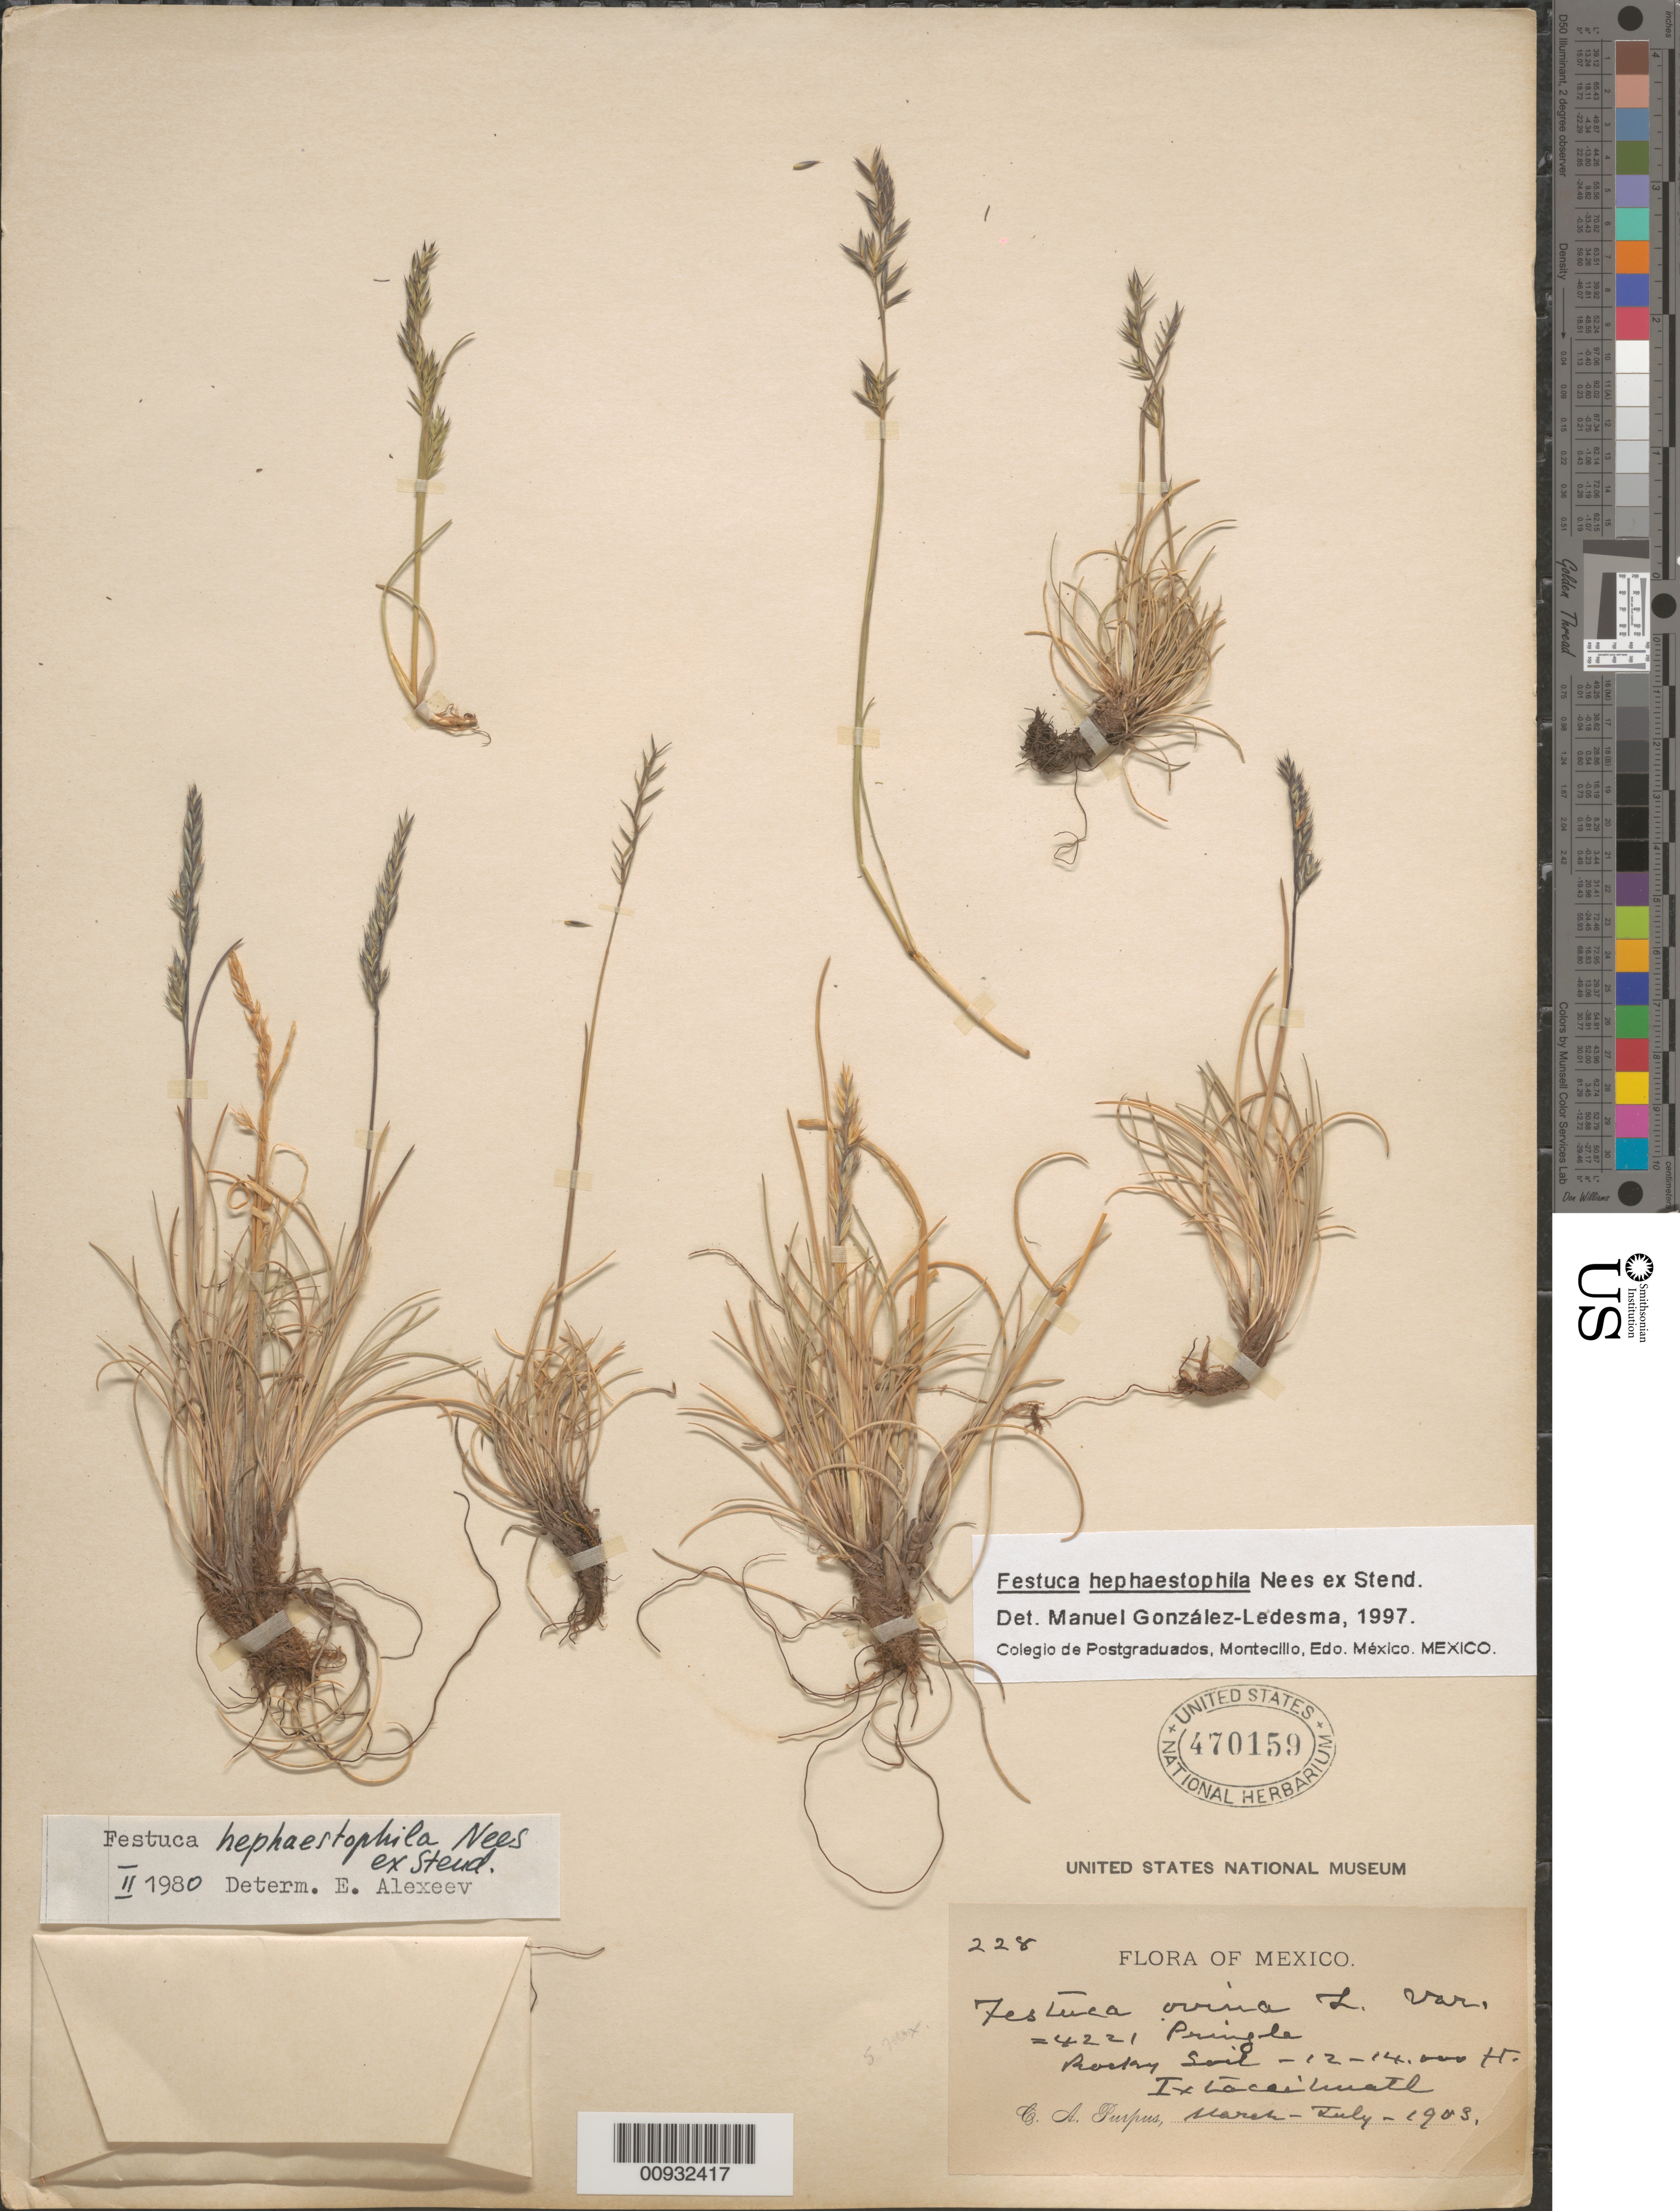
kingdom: Plantae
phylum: Tracheophyta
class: Liliopsida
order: Poales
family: Poaceae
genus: Festuca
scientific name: Festuca hephaestophila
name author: Nees ex Steud.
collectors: J. A. Purpus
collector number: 228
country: Mexico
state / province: México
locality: Ixtaceihuatl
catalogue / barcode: US 470159